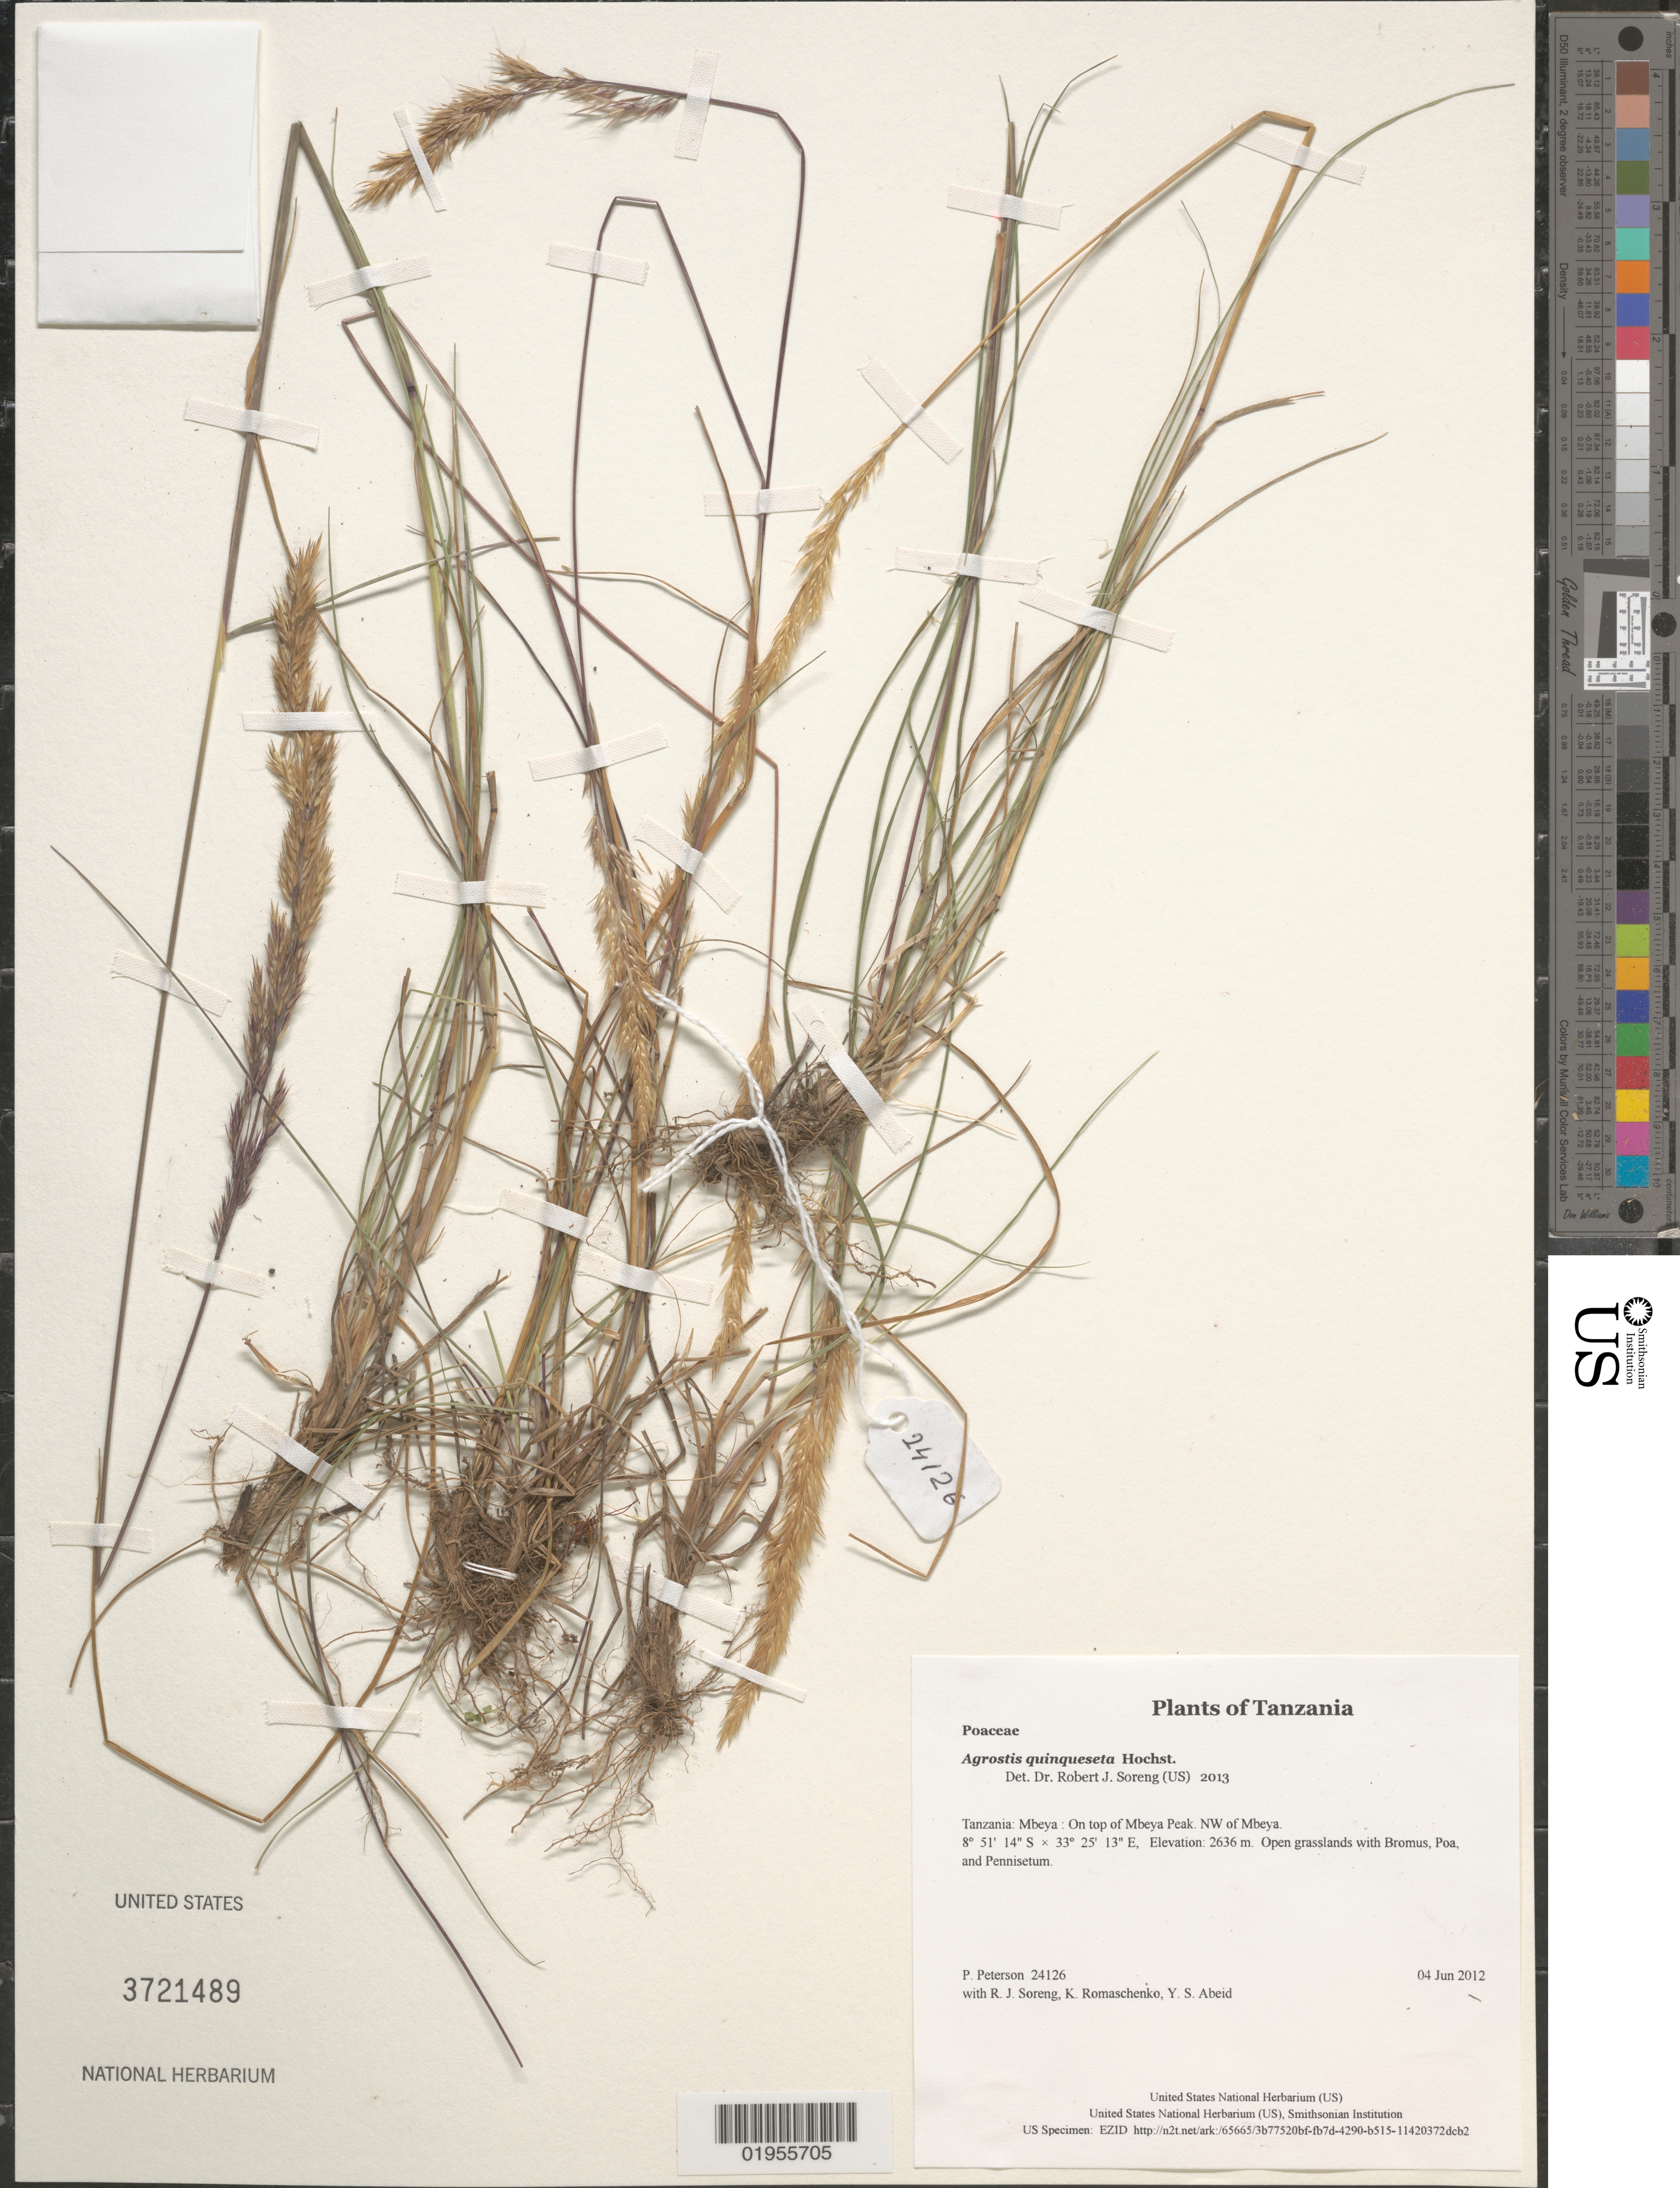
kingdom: Plantae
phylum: Tracheophyta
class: Liliopsida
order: Poales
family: Poaceae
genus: Agrostis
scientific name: Agrostis quinqueseta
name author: Hochst.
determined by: Soreng, Robert J., Research Associate (BOT), Smithsonian Institution - National Museum of Natural History (UNITED STATES)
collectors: P. M. Peterson, R. J. Soreng, K. Romaschenko & Y. Abeid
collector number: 24126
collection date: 2012-06-04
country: Tanzania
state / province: Mbeya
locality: On top of Mbeya Peak. NW of Mbeya.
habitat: Open grasslands with Bromus, Poa, and Pennisetum.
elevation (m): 2636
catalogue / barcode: US 3721489